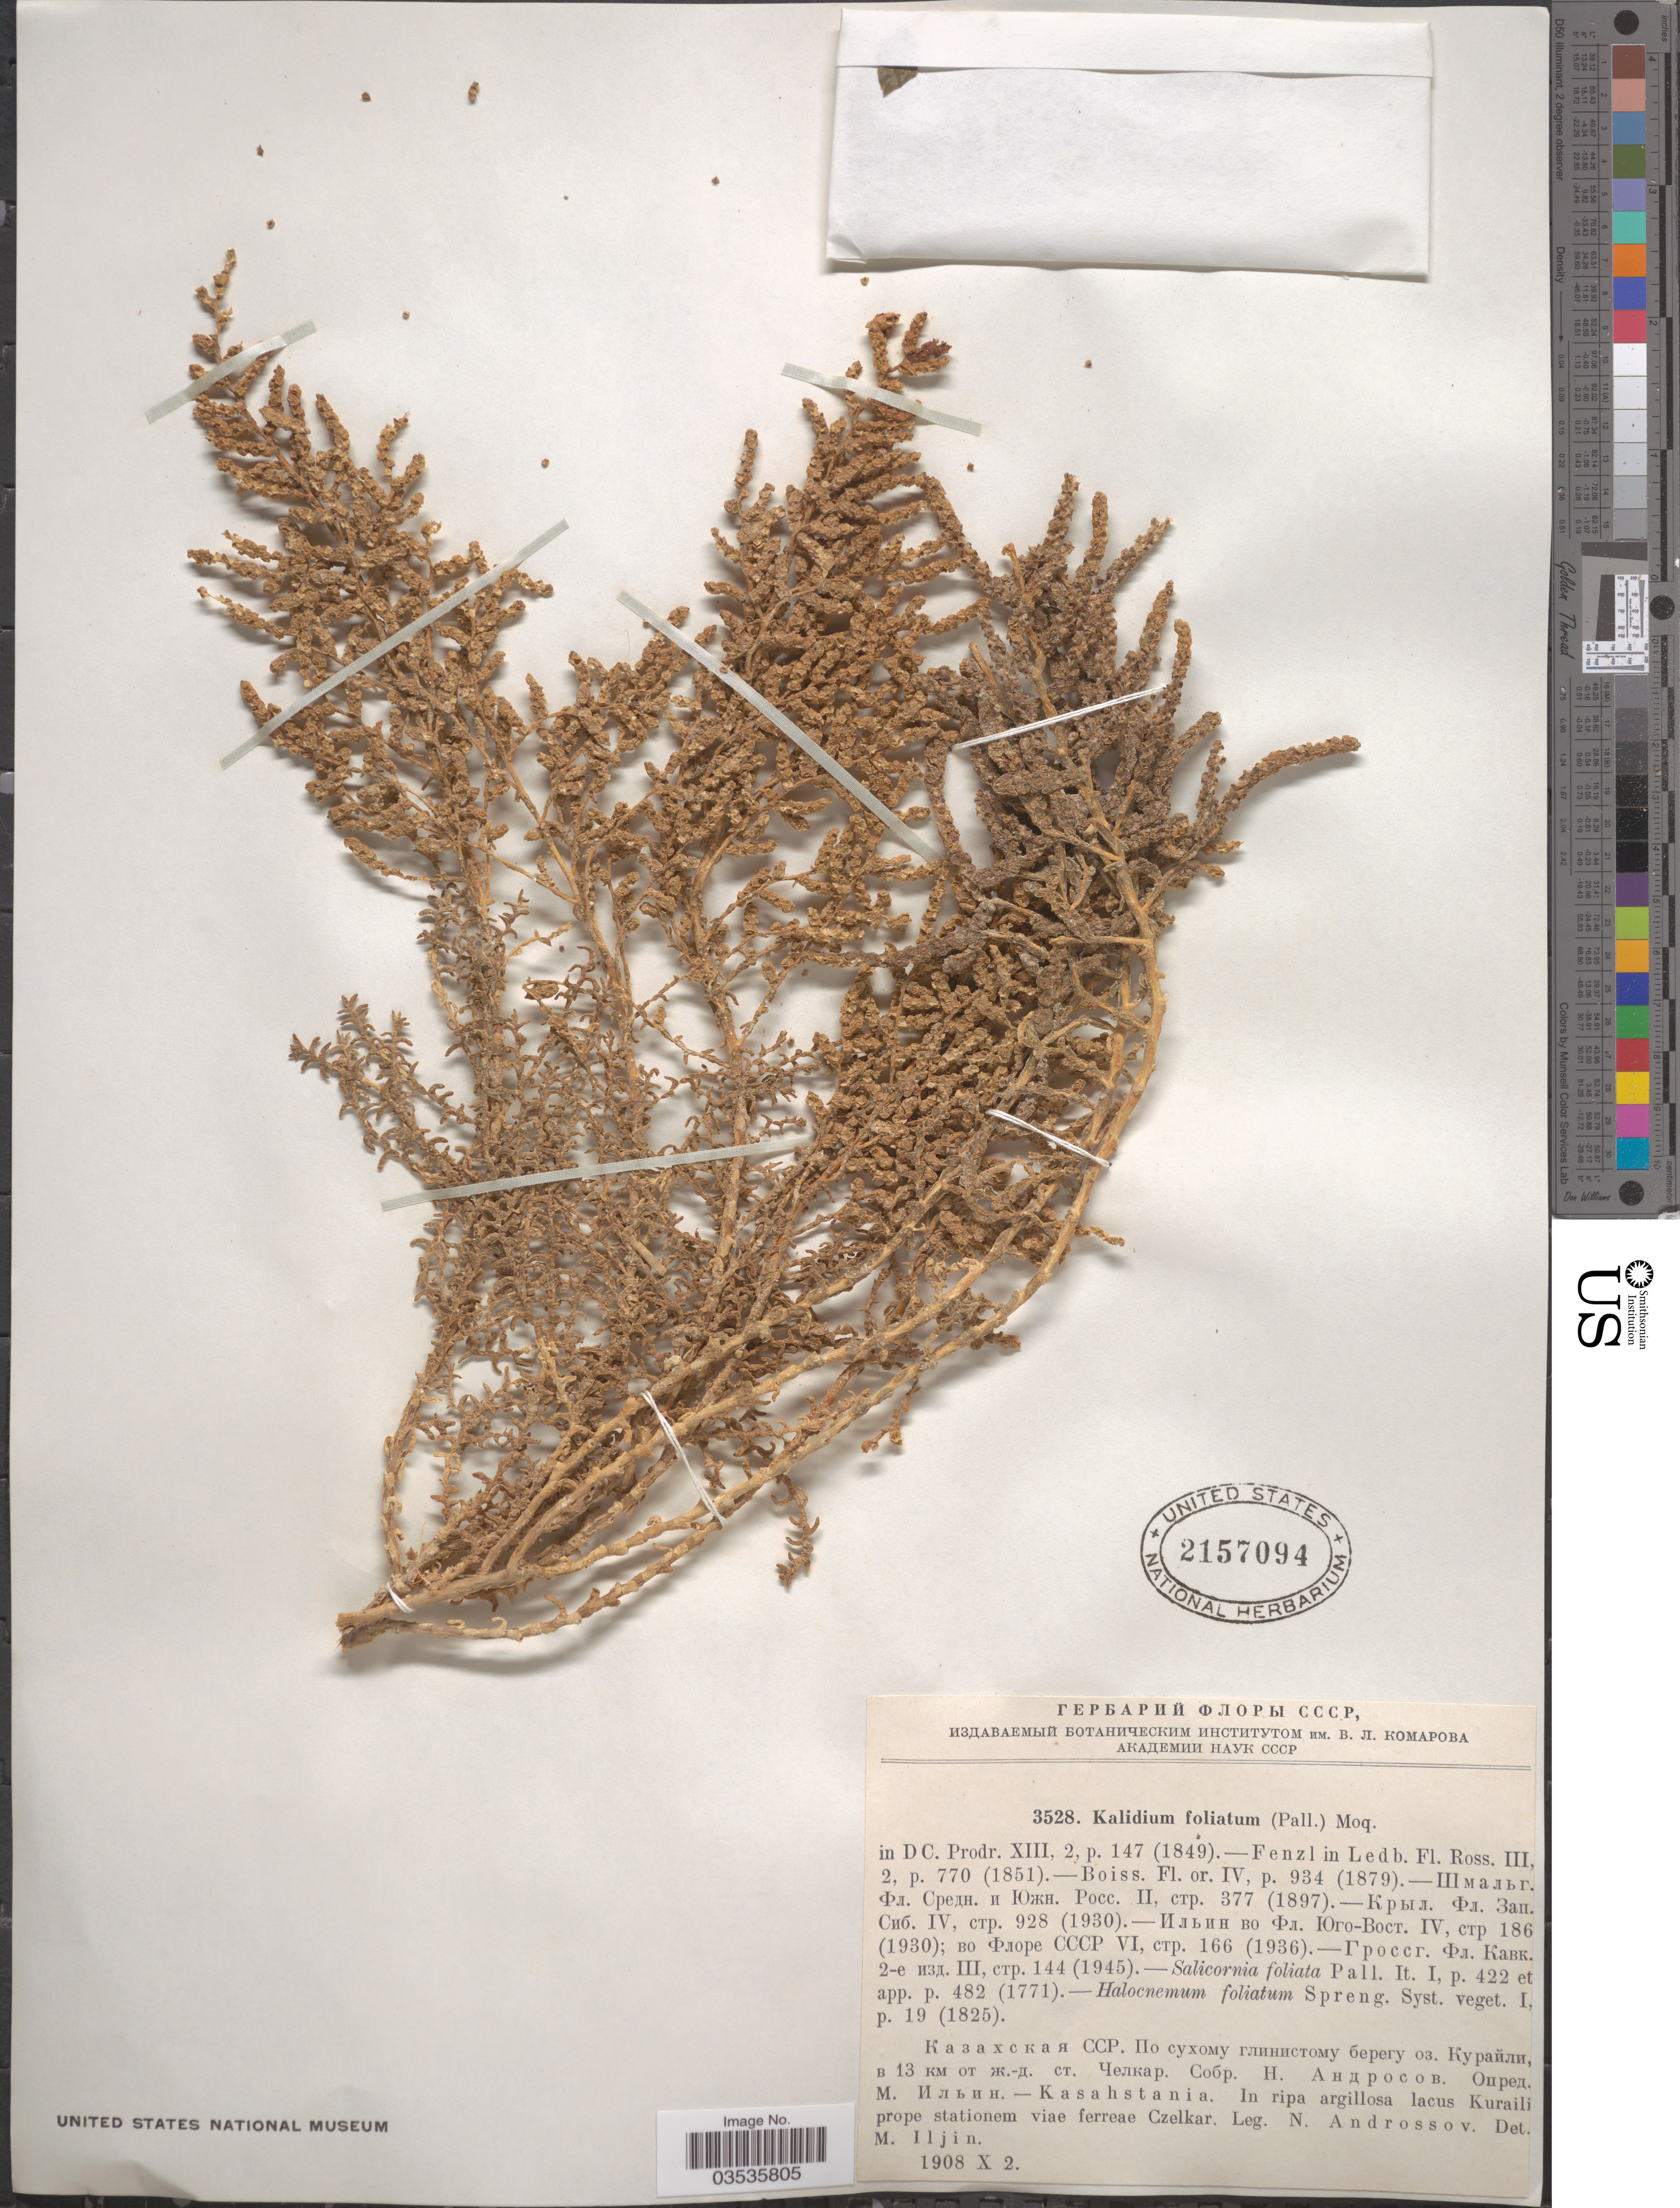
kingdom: Plantae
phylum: Tracheophyta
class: Magnoliopsida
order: Caryophyllales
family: Amaranthaceae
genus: Kalidium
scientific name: Kalidium foliatum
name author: (Pall.) Moq.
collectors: N. Androssov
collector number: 3528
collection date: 1908-10-02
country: Kazakhstan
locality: Kasahstania. In ripa argillosa lacus Kuraili prope stationem viae ferreae Czelkar.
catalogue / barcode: US 2157094